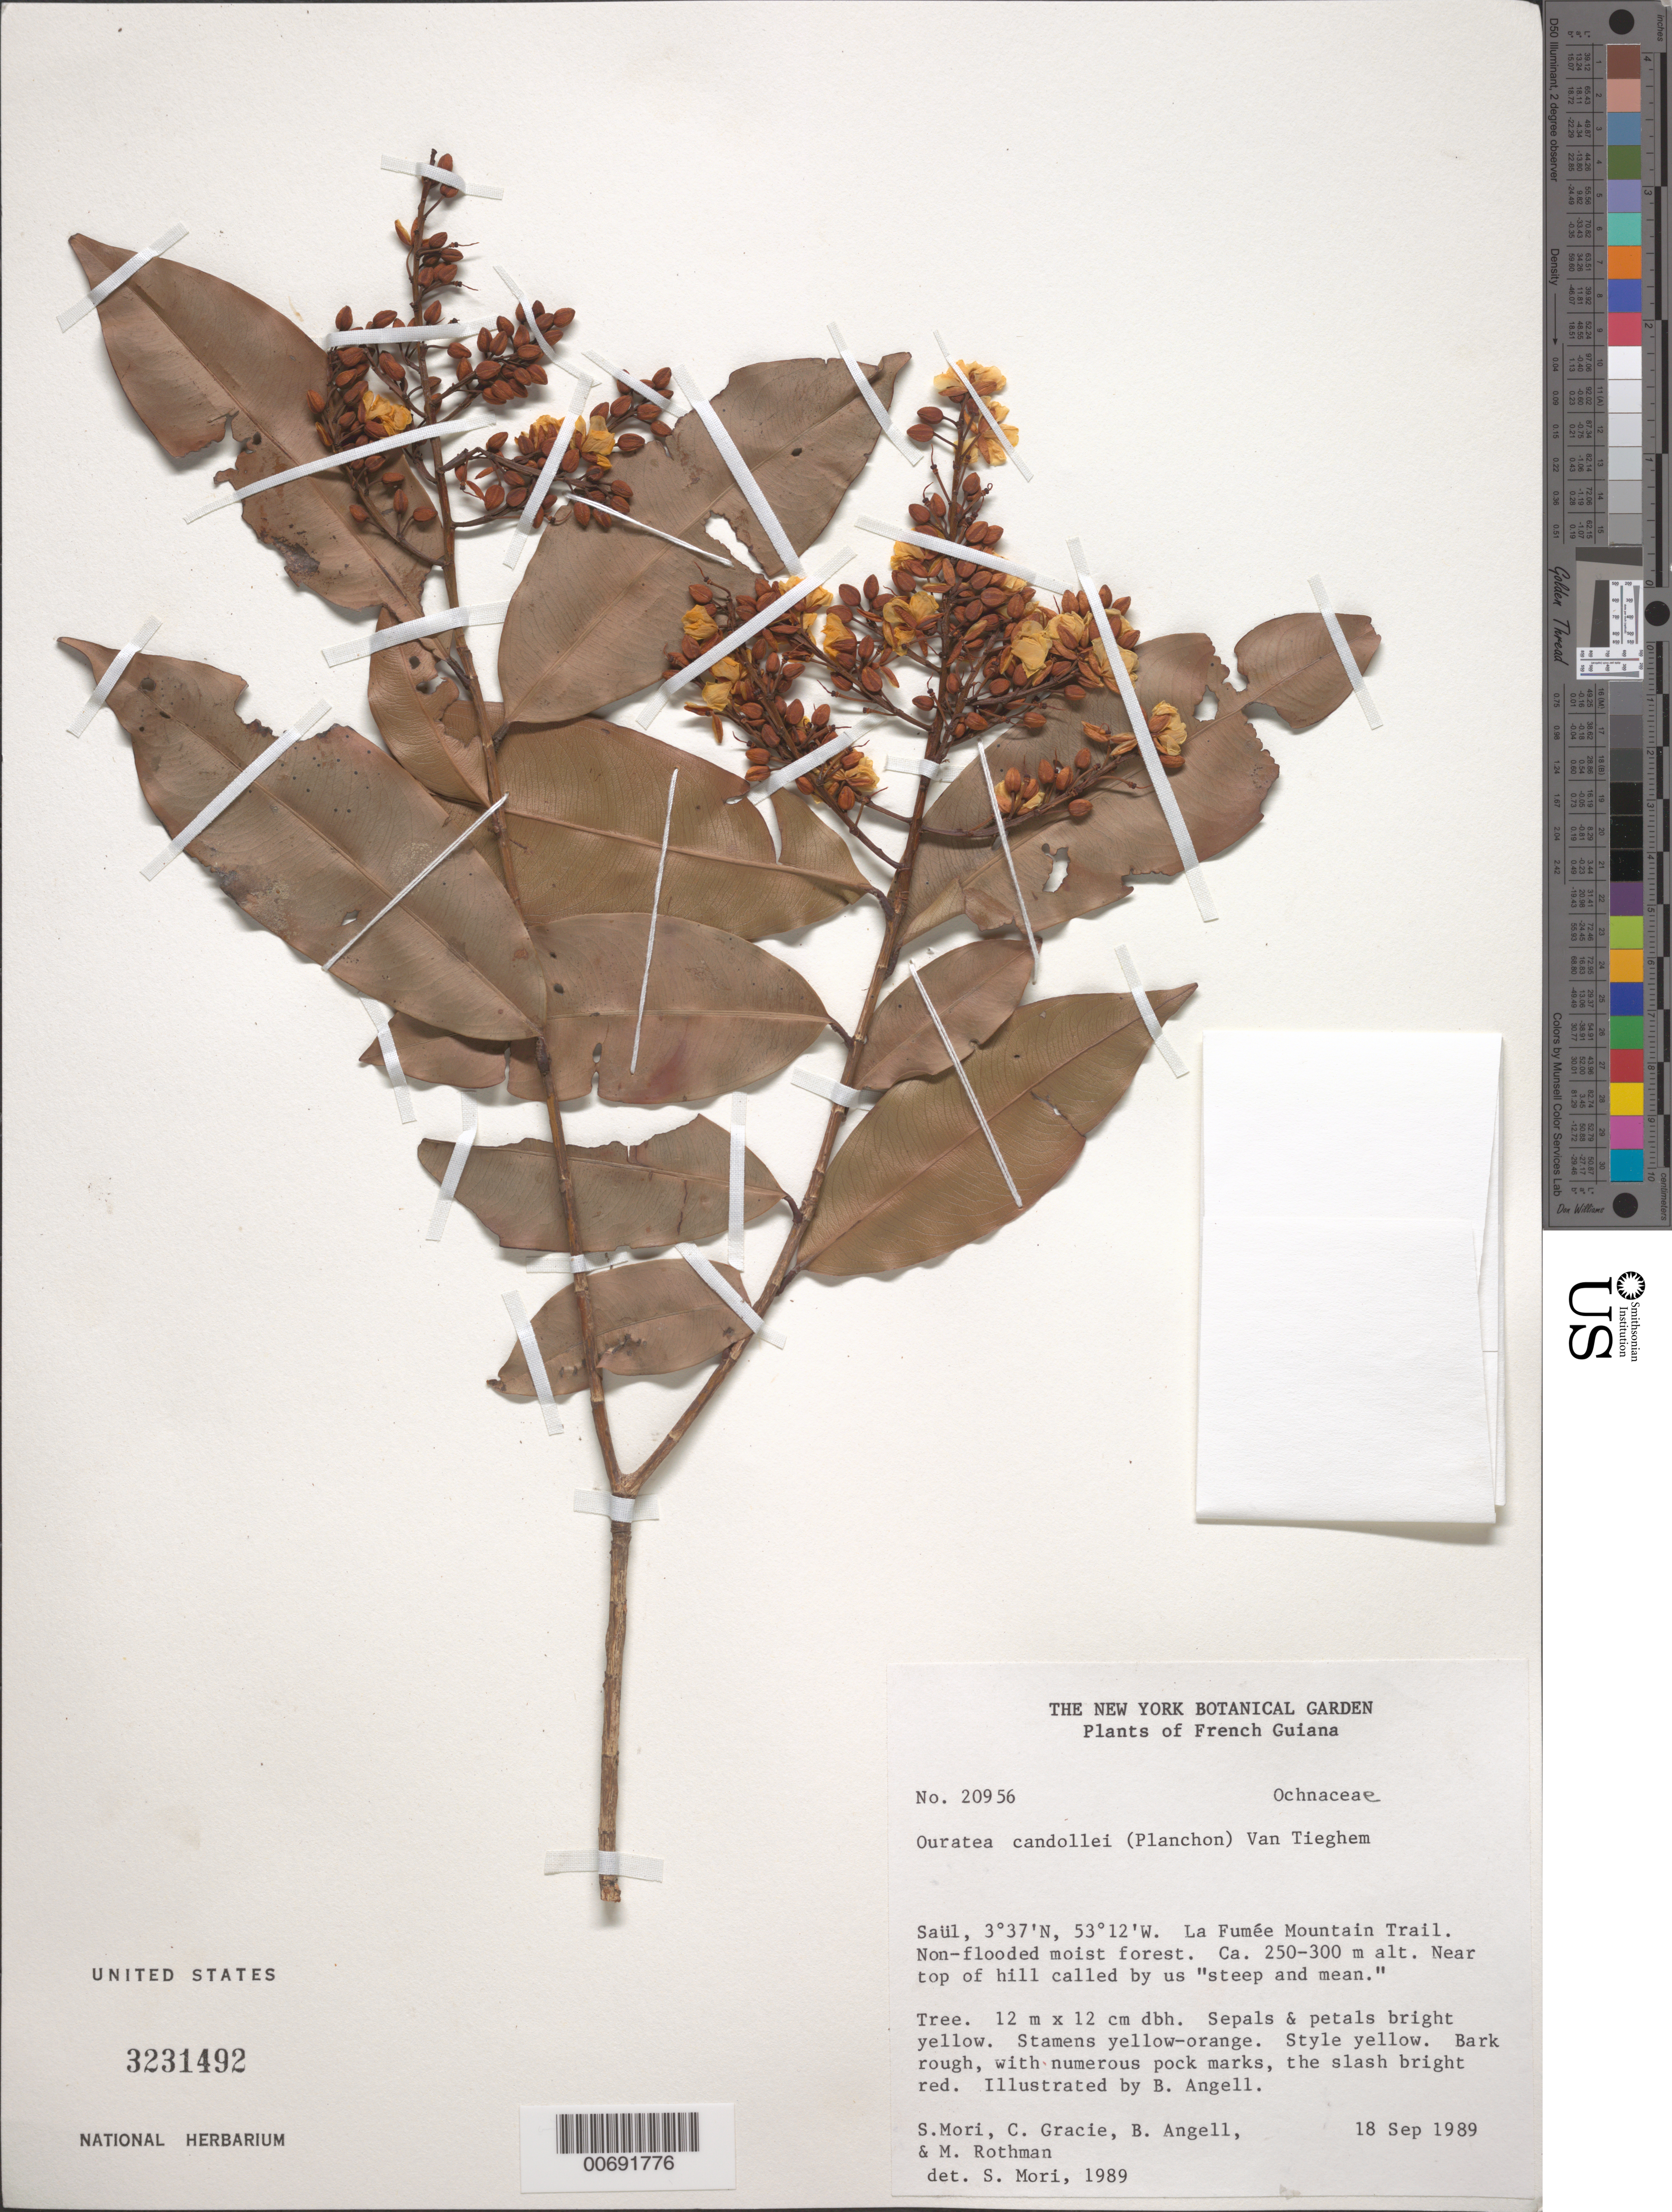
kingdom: Plantae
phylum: Tracheophyta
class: Magnoliopsida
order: Malpighiales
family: Ochnaceae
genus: Ouratea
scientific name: Ouratea candollei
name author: (Planch.) Tiegh.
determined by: Mori, Scott A.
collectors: S. Mori, C. A. Gracie, Bobbi Angell, M. Rothman & K. Wrightman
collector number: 20956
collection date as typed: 18-Sep-89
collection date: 1989-09-18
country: French Guiana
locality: Saül, La Fumée Mountain Trail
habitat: Non-flooded moist forest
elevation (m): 250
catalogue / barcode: US 3231492